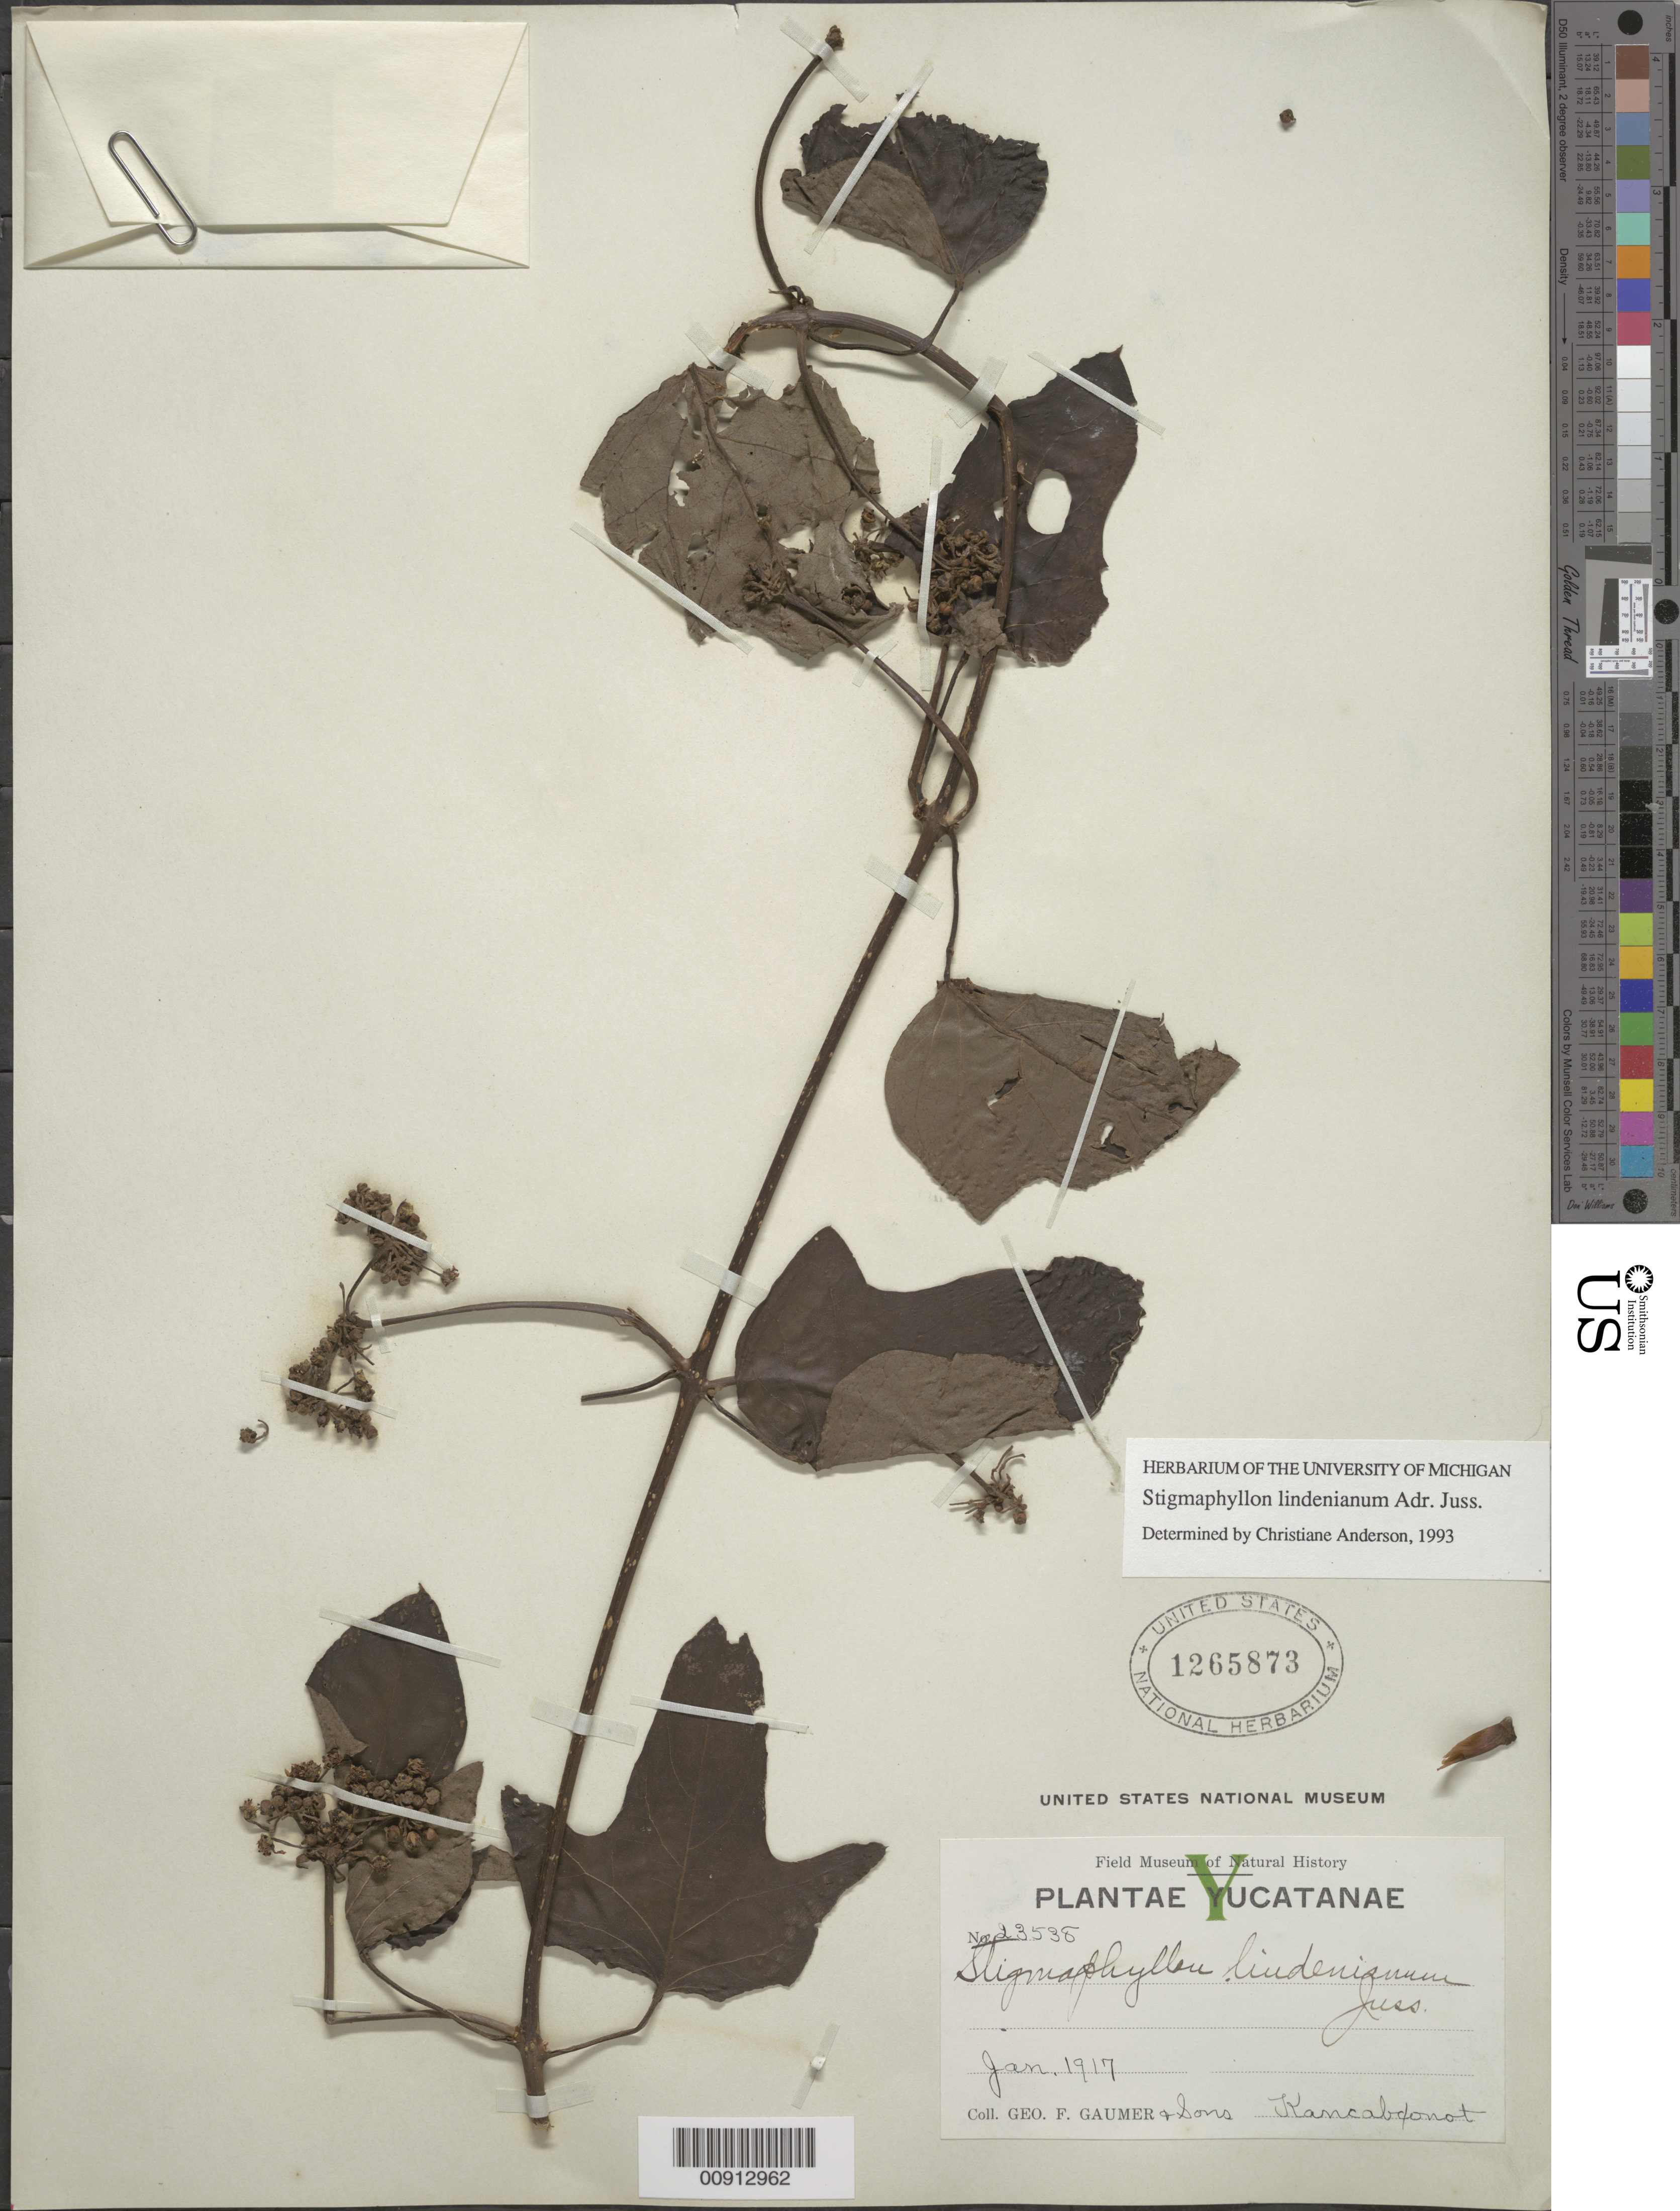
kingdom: Plantae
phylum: Tracheophyta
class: Magnoliopsida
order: Malpighiales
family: Malpighiaceae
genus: Stigmaphyllon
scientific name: Stigmaphyllon lindenianum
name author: A. Juss.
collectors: G. F. Gaumer & et al.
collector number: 23538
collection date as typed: Jan 1917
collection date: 1917-01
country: Mexico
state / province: Yucatán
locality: Kancabonot.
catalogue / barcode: US 1265873